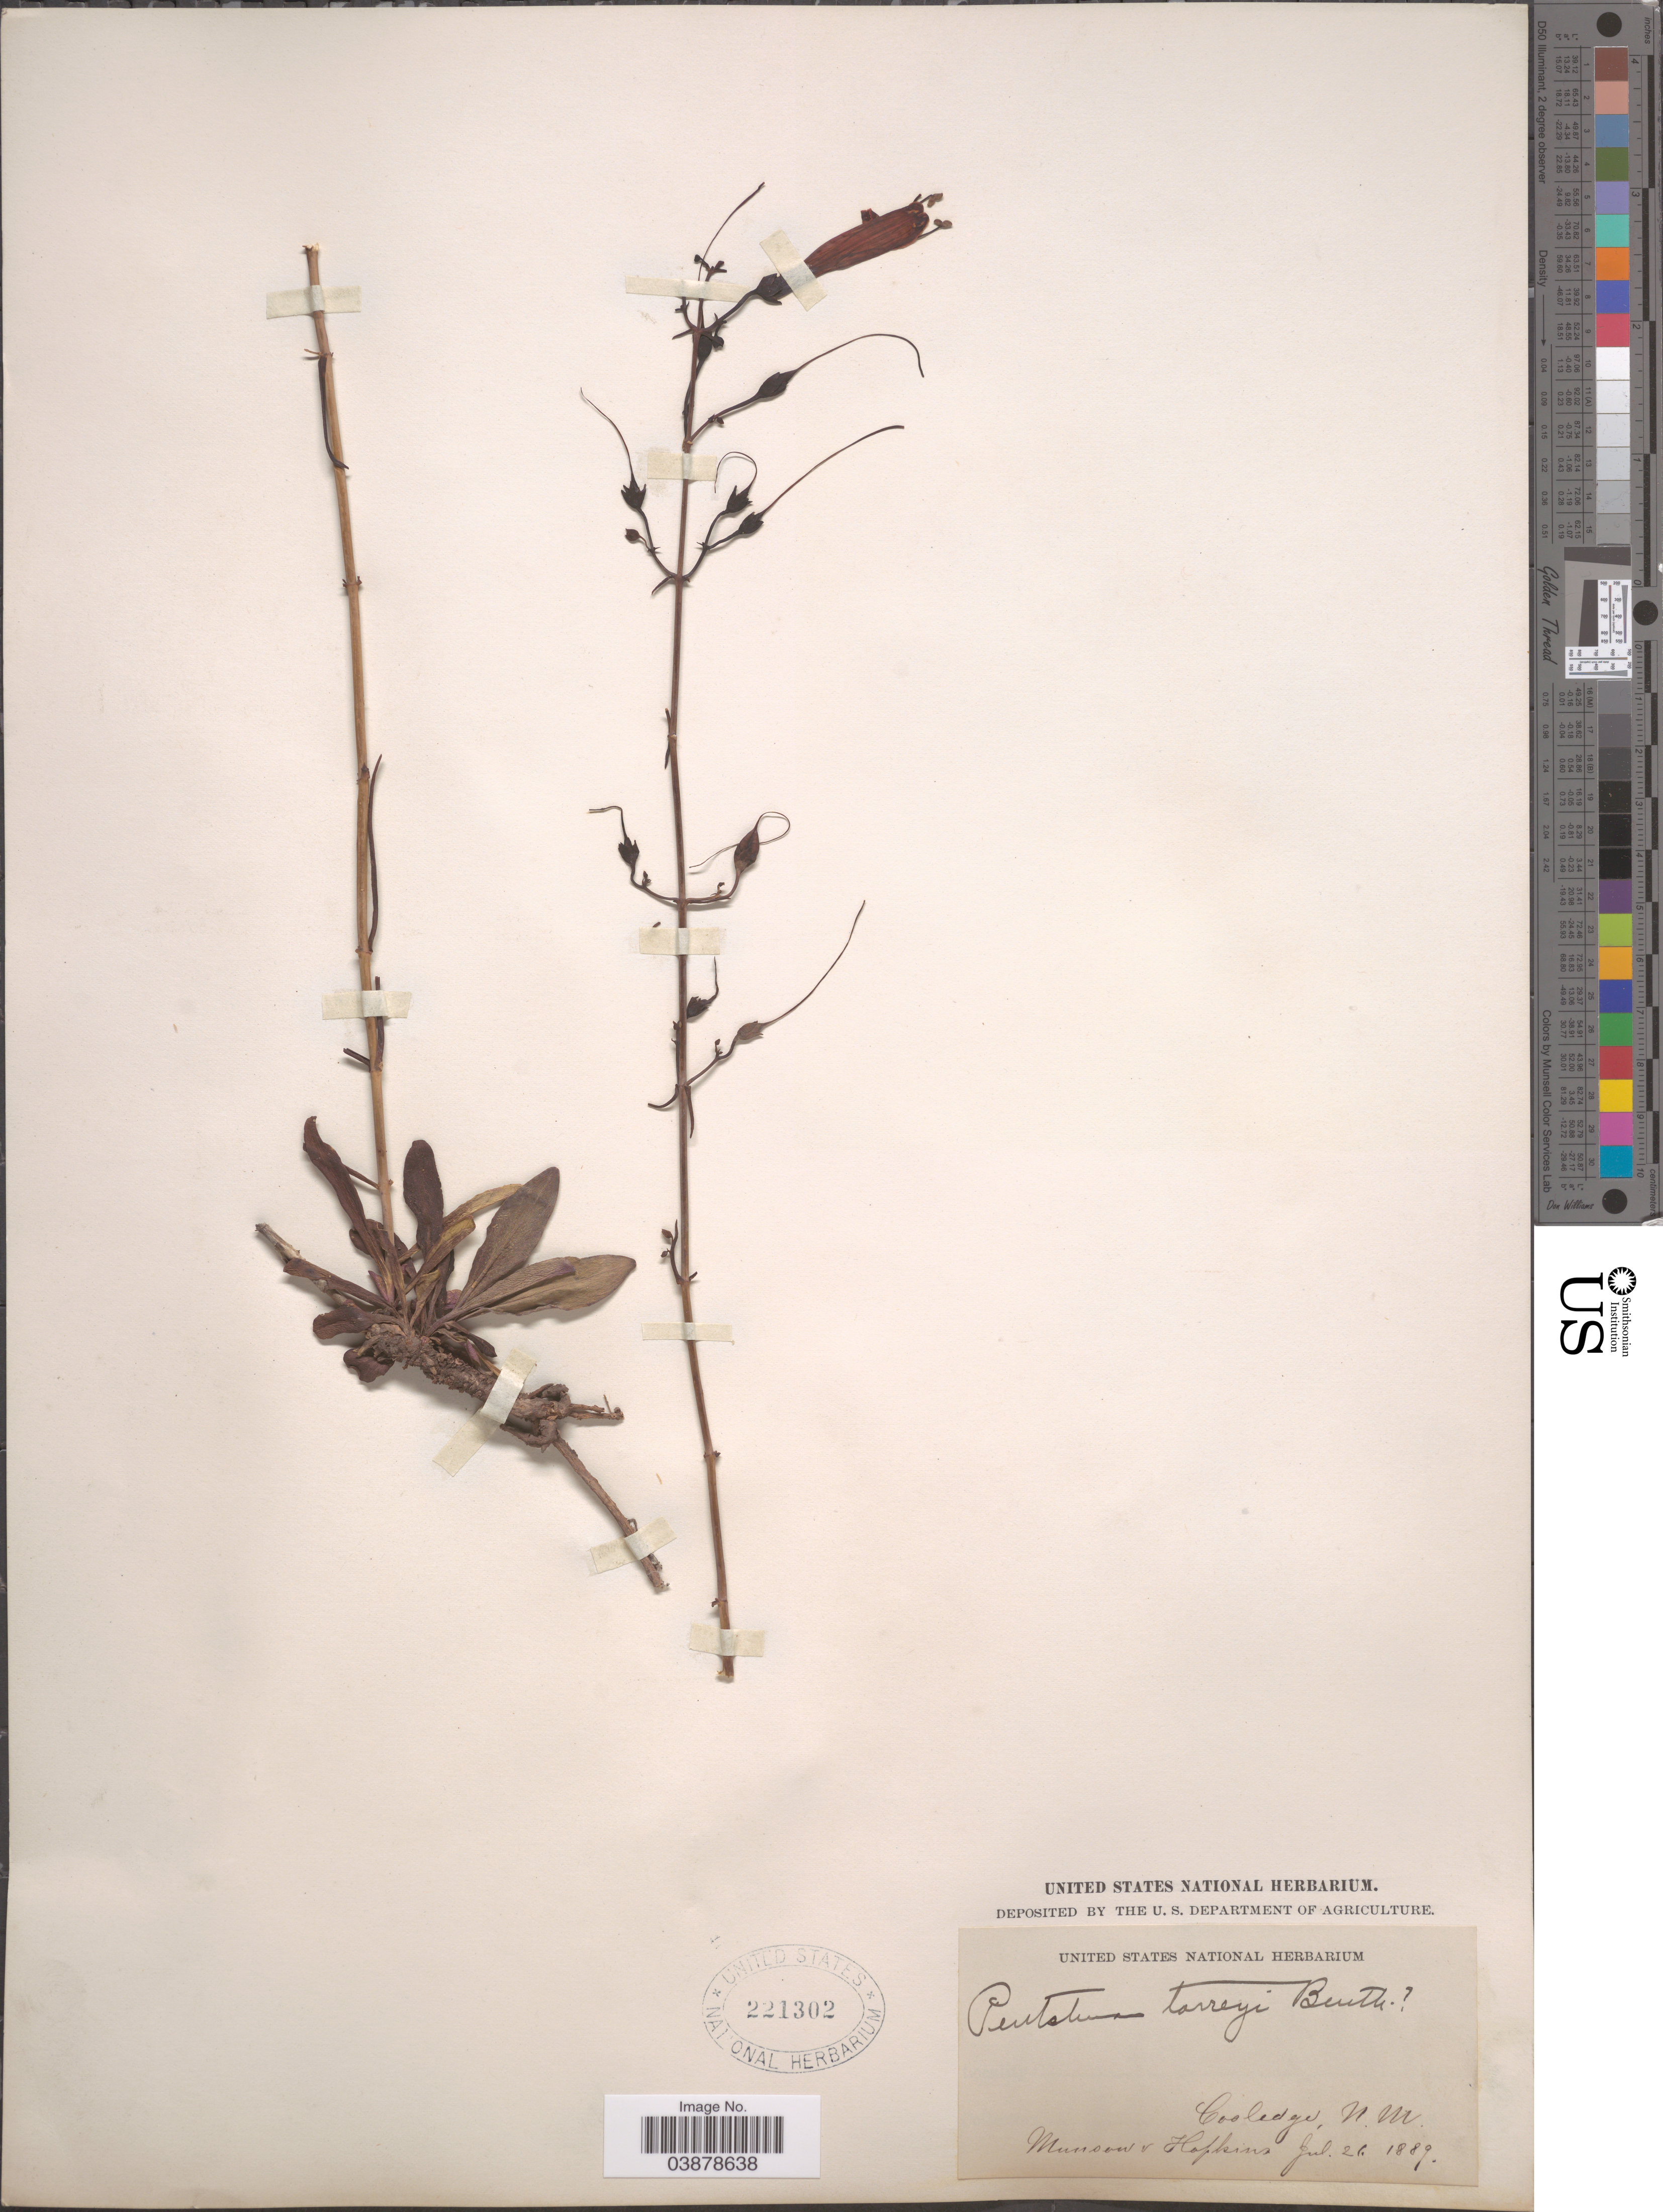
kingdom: Plantae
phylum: Tracheophyta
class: Magnoliopsida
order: Lamiales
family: Plantaginaceae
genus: Penstemon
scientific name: Penstemon torreyi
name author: Benth.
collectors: -. Munson & -- Hopkins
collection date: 1889-07-21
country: United States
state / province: New Mexico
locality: Cooledge.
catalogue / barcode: US 221302